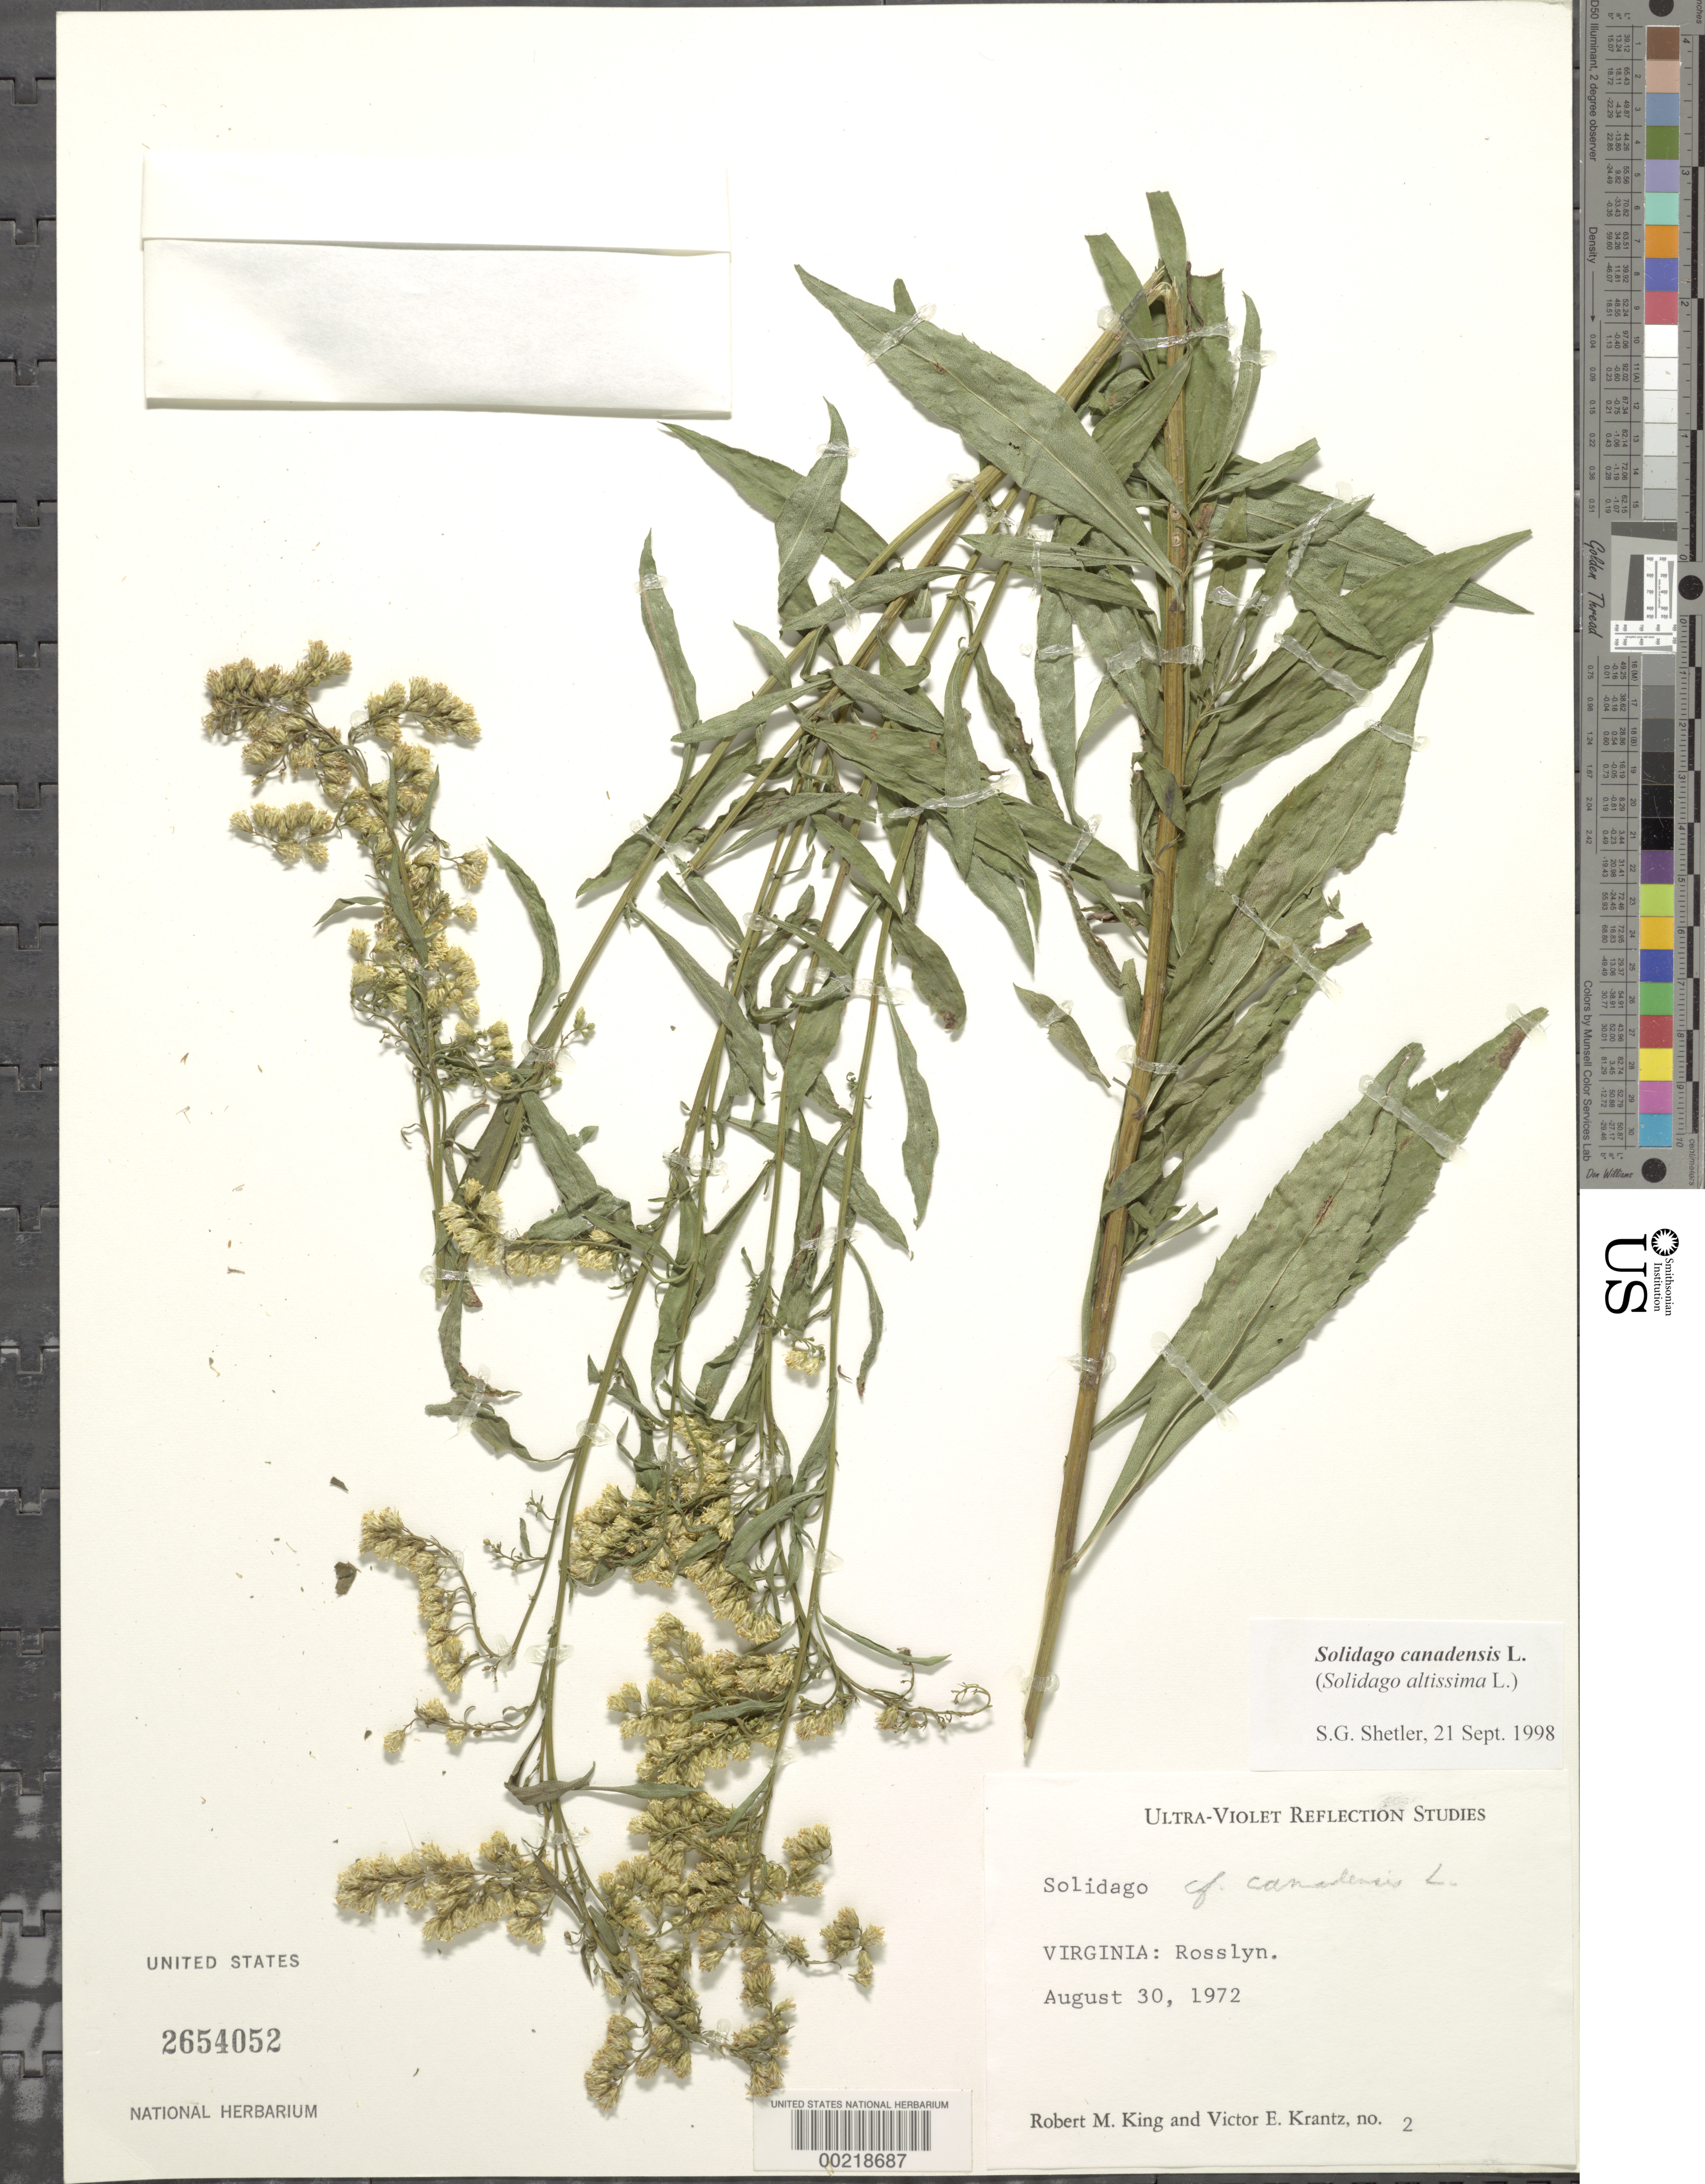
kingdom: Plantae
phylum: Tracheophyta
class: Magnoliopsida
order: Asterales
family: Asteraceae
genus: Solidago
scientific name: Solidago canadensis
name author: L.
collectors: R. M. King & V. Krantz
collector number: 2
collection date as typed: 30 Aug 1972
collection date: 1972-08-30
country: United States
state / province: Virginia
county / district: Arlington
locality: Rosslyn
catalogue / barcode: US 2654052